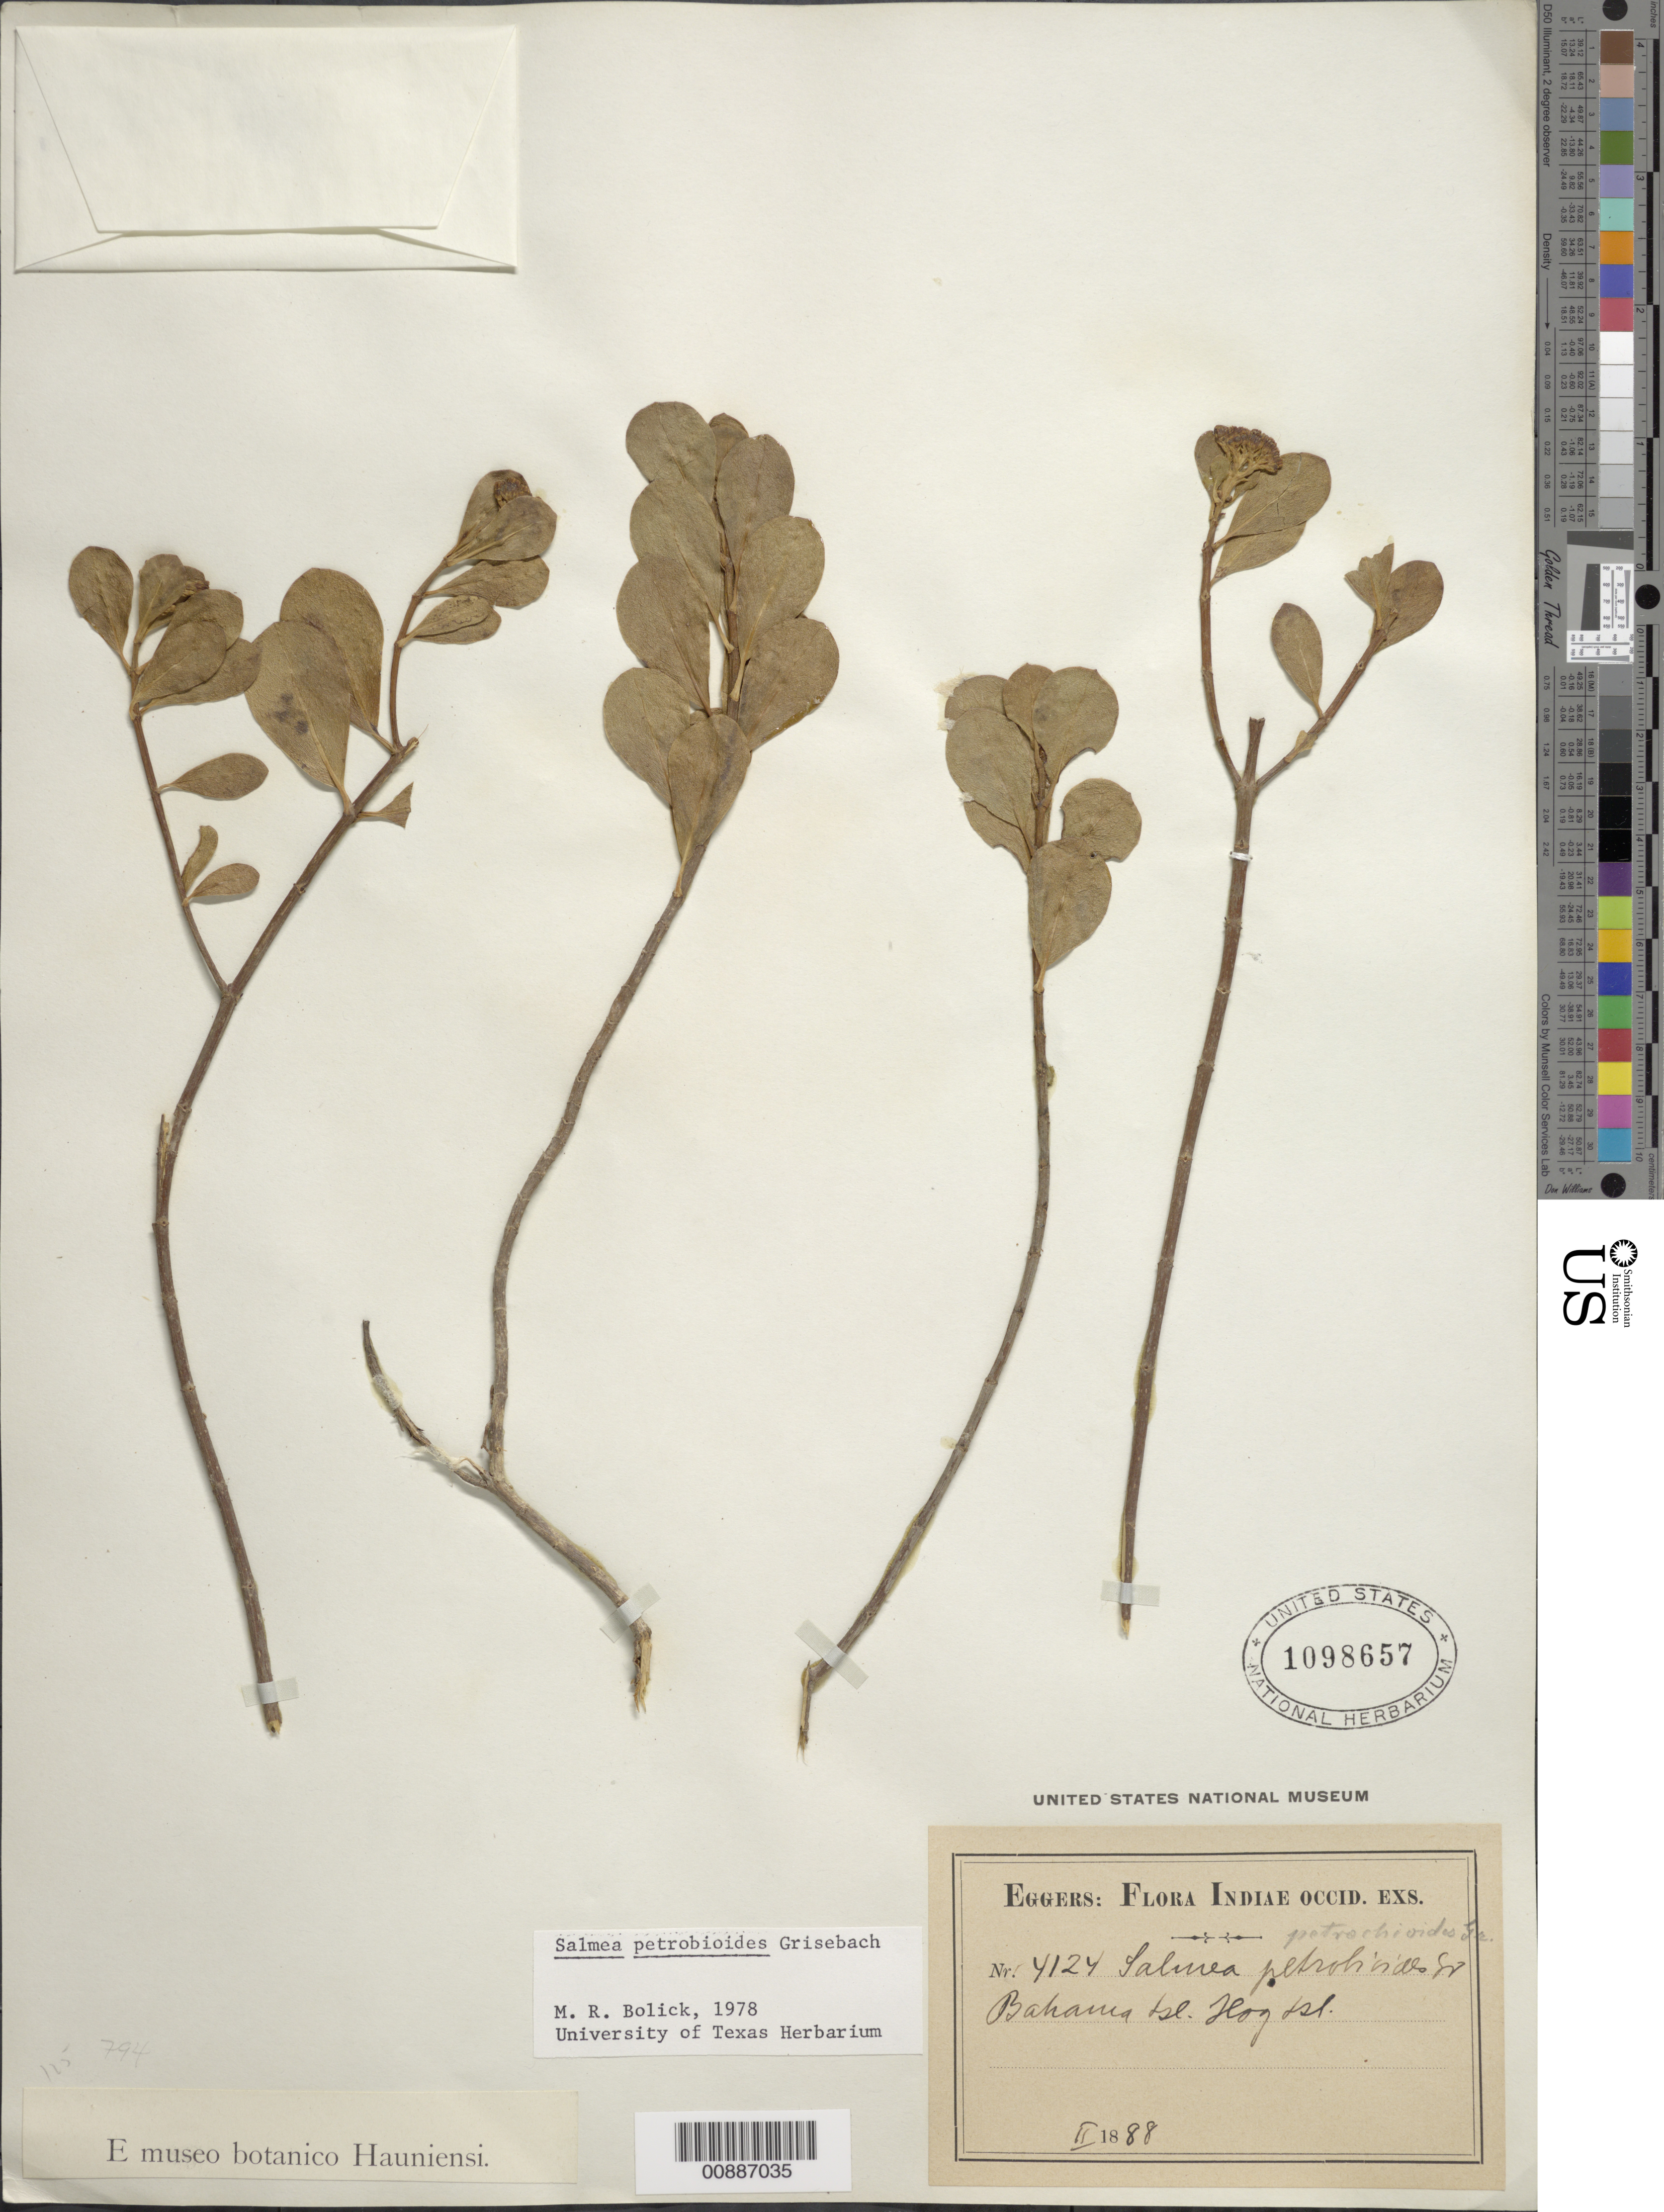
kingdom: Plantae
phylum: Tracheophyta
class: Magnoliopsida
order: Asterales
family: Asteraceae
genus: Salmea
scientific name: Salmea petrobioides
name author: Griseb.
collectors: H. F. A. von Eggers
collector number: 4124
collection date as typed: Feb 1888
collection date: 1888-02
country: Bahamas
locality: Hog Island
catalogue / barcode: US 1098657